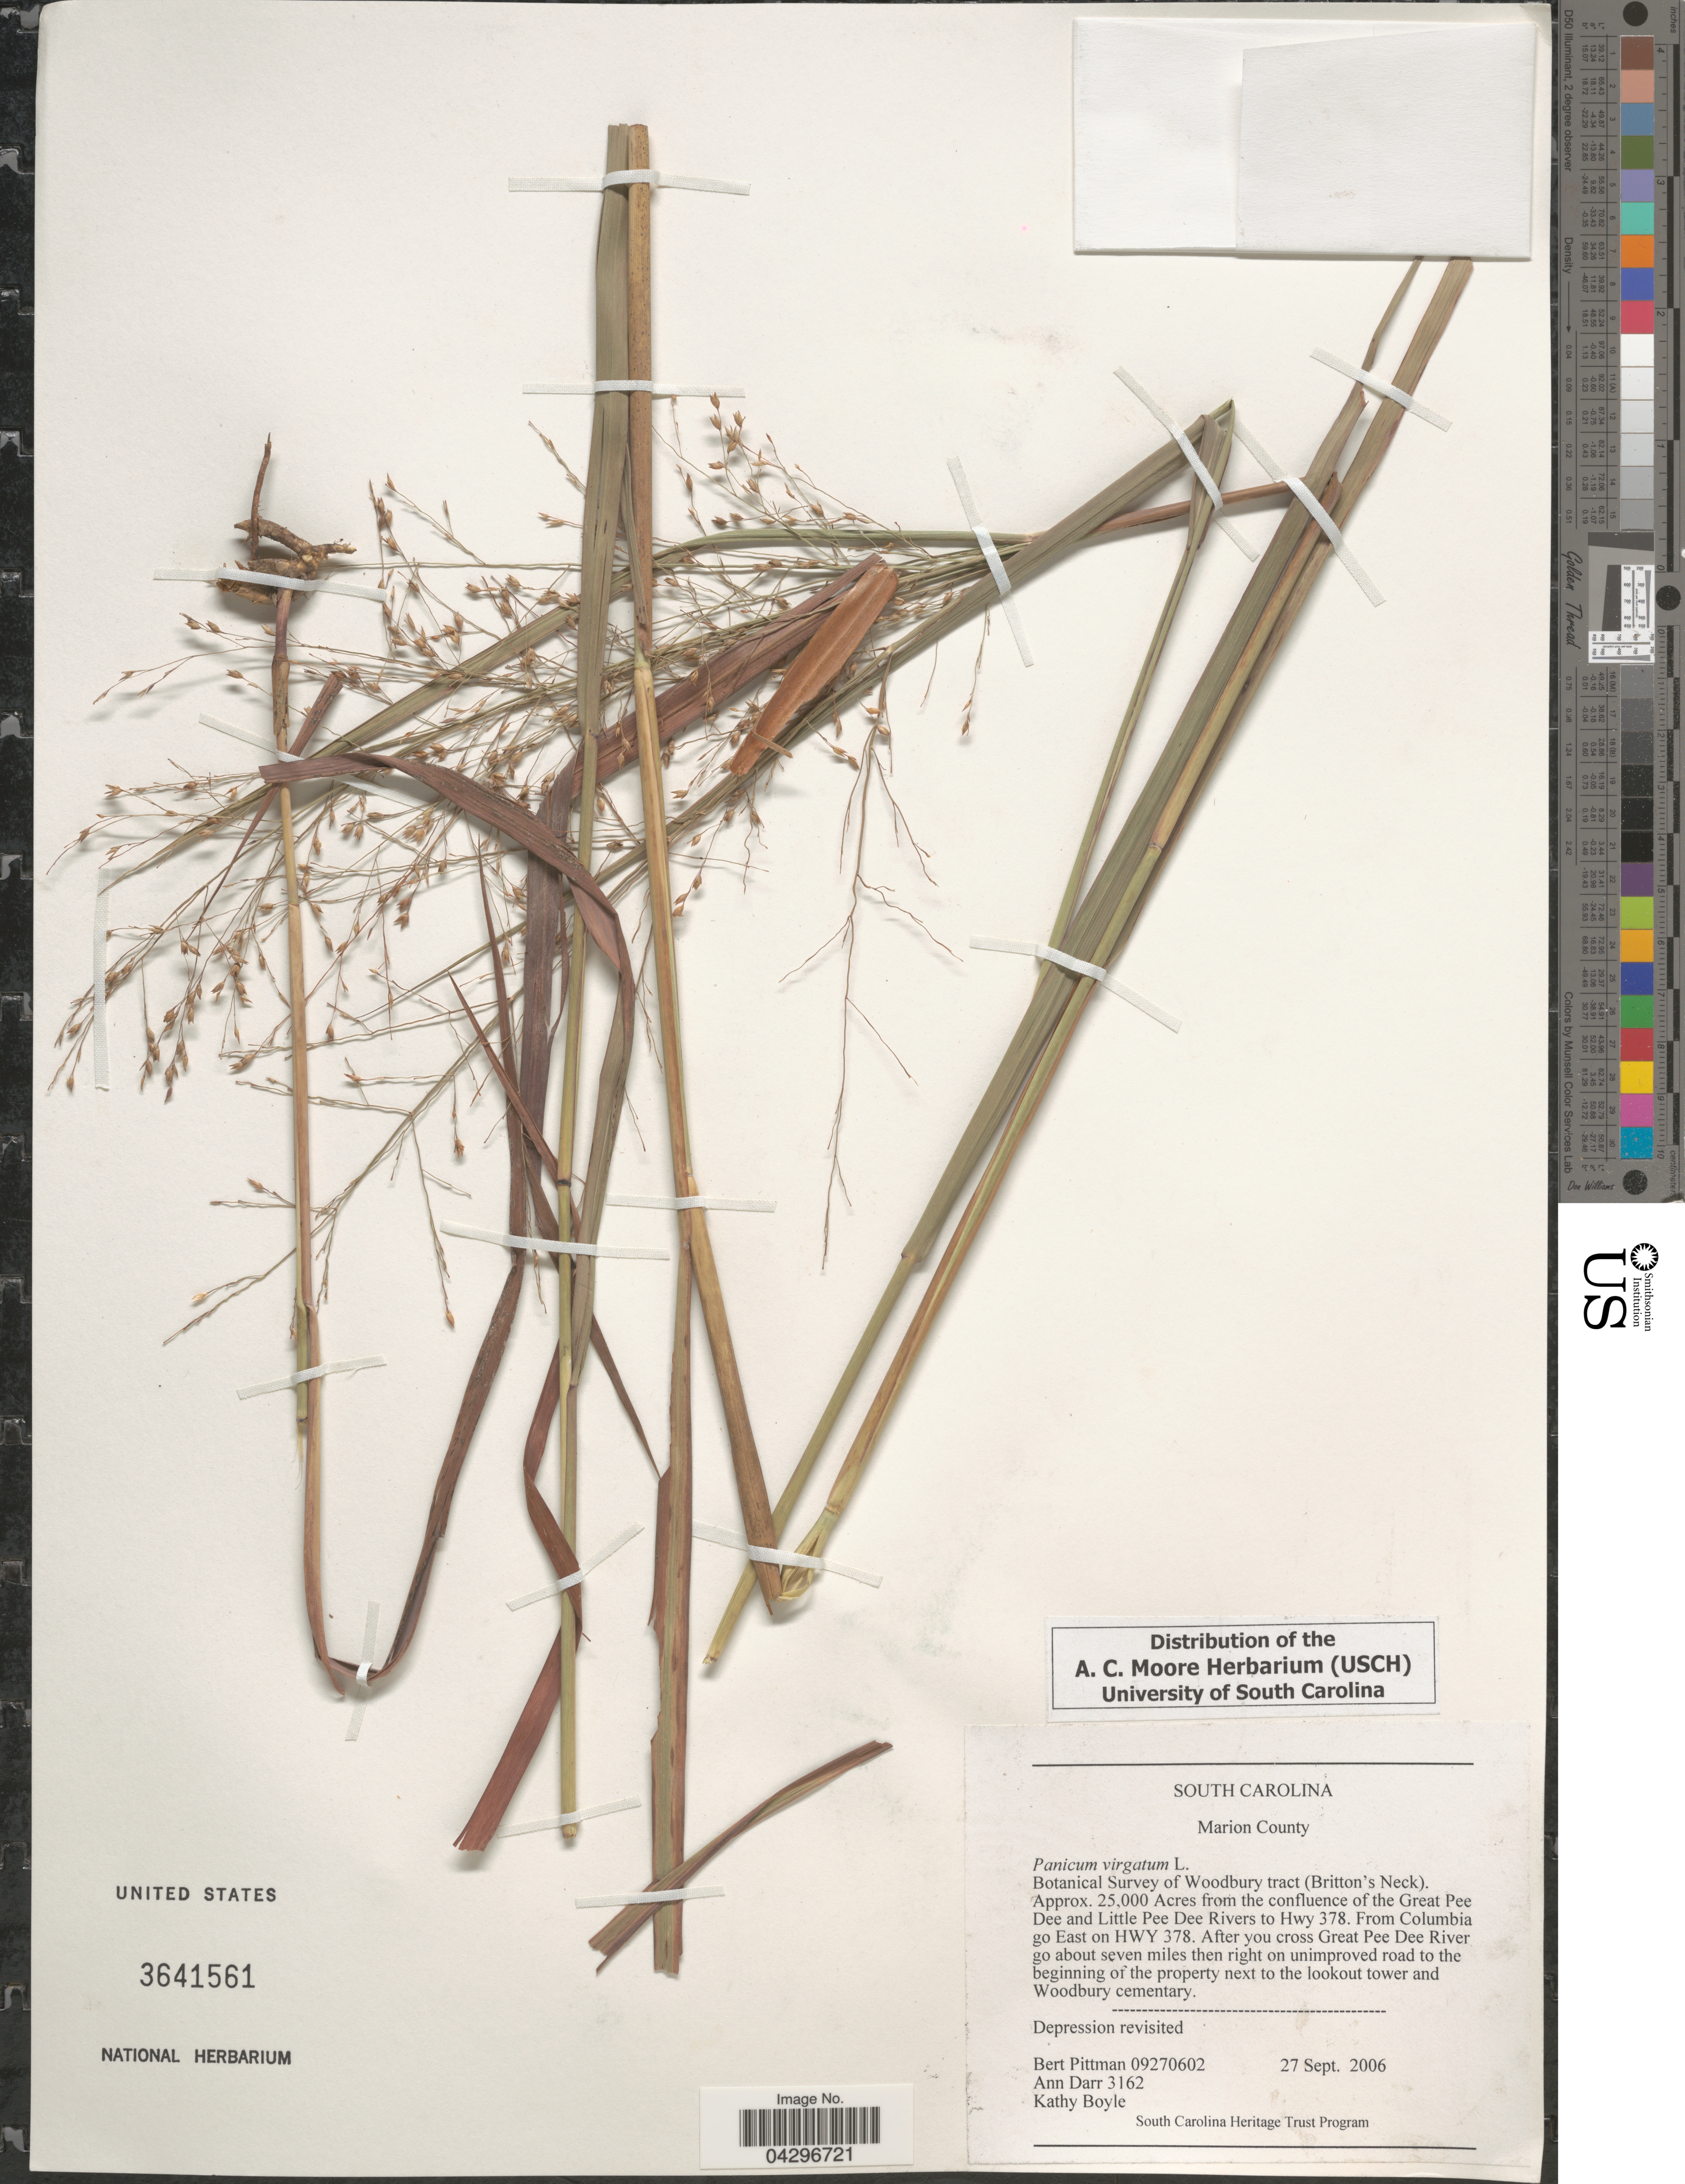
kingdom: Plantae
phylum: Tracheophyta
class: Liliopsida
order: Poales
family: Poaceae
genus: Panicum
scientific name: Panicum virgatum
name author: L.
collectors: B. Pittman, A. Darr & K. Boyle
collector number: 09270602/3162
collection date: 2006-09-27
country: United States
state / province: South Carolina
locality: Marion County. Botanical Survey of Woodbury tract (Britton's Neck). Approx. 25,000 Acres from the confluence of the Great Pee Dee and Little Pee Dee Rivers to Hwy 378. From Columbia go East on HWY 378. After you cross Great Pee Dee River go about seven miles then right on unimproved road to the beginning of the property next to the lookout tower and Woodbury cemetery.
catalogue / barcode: US 3641561